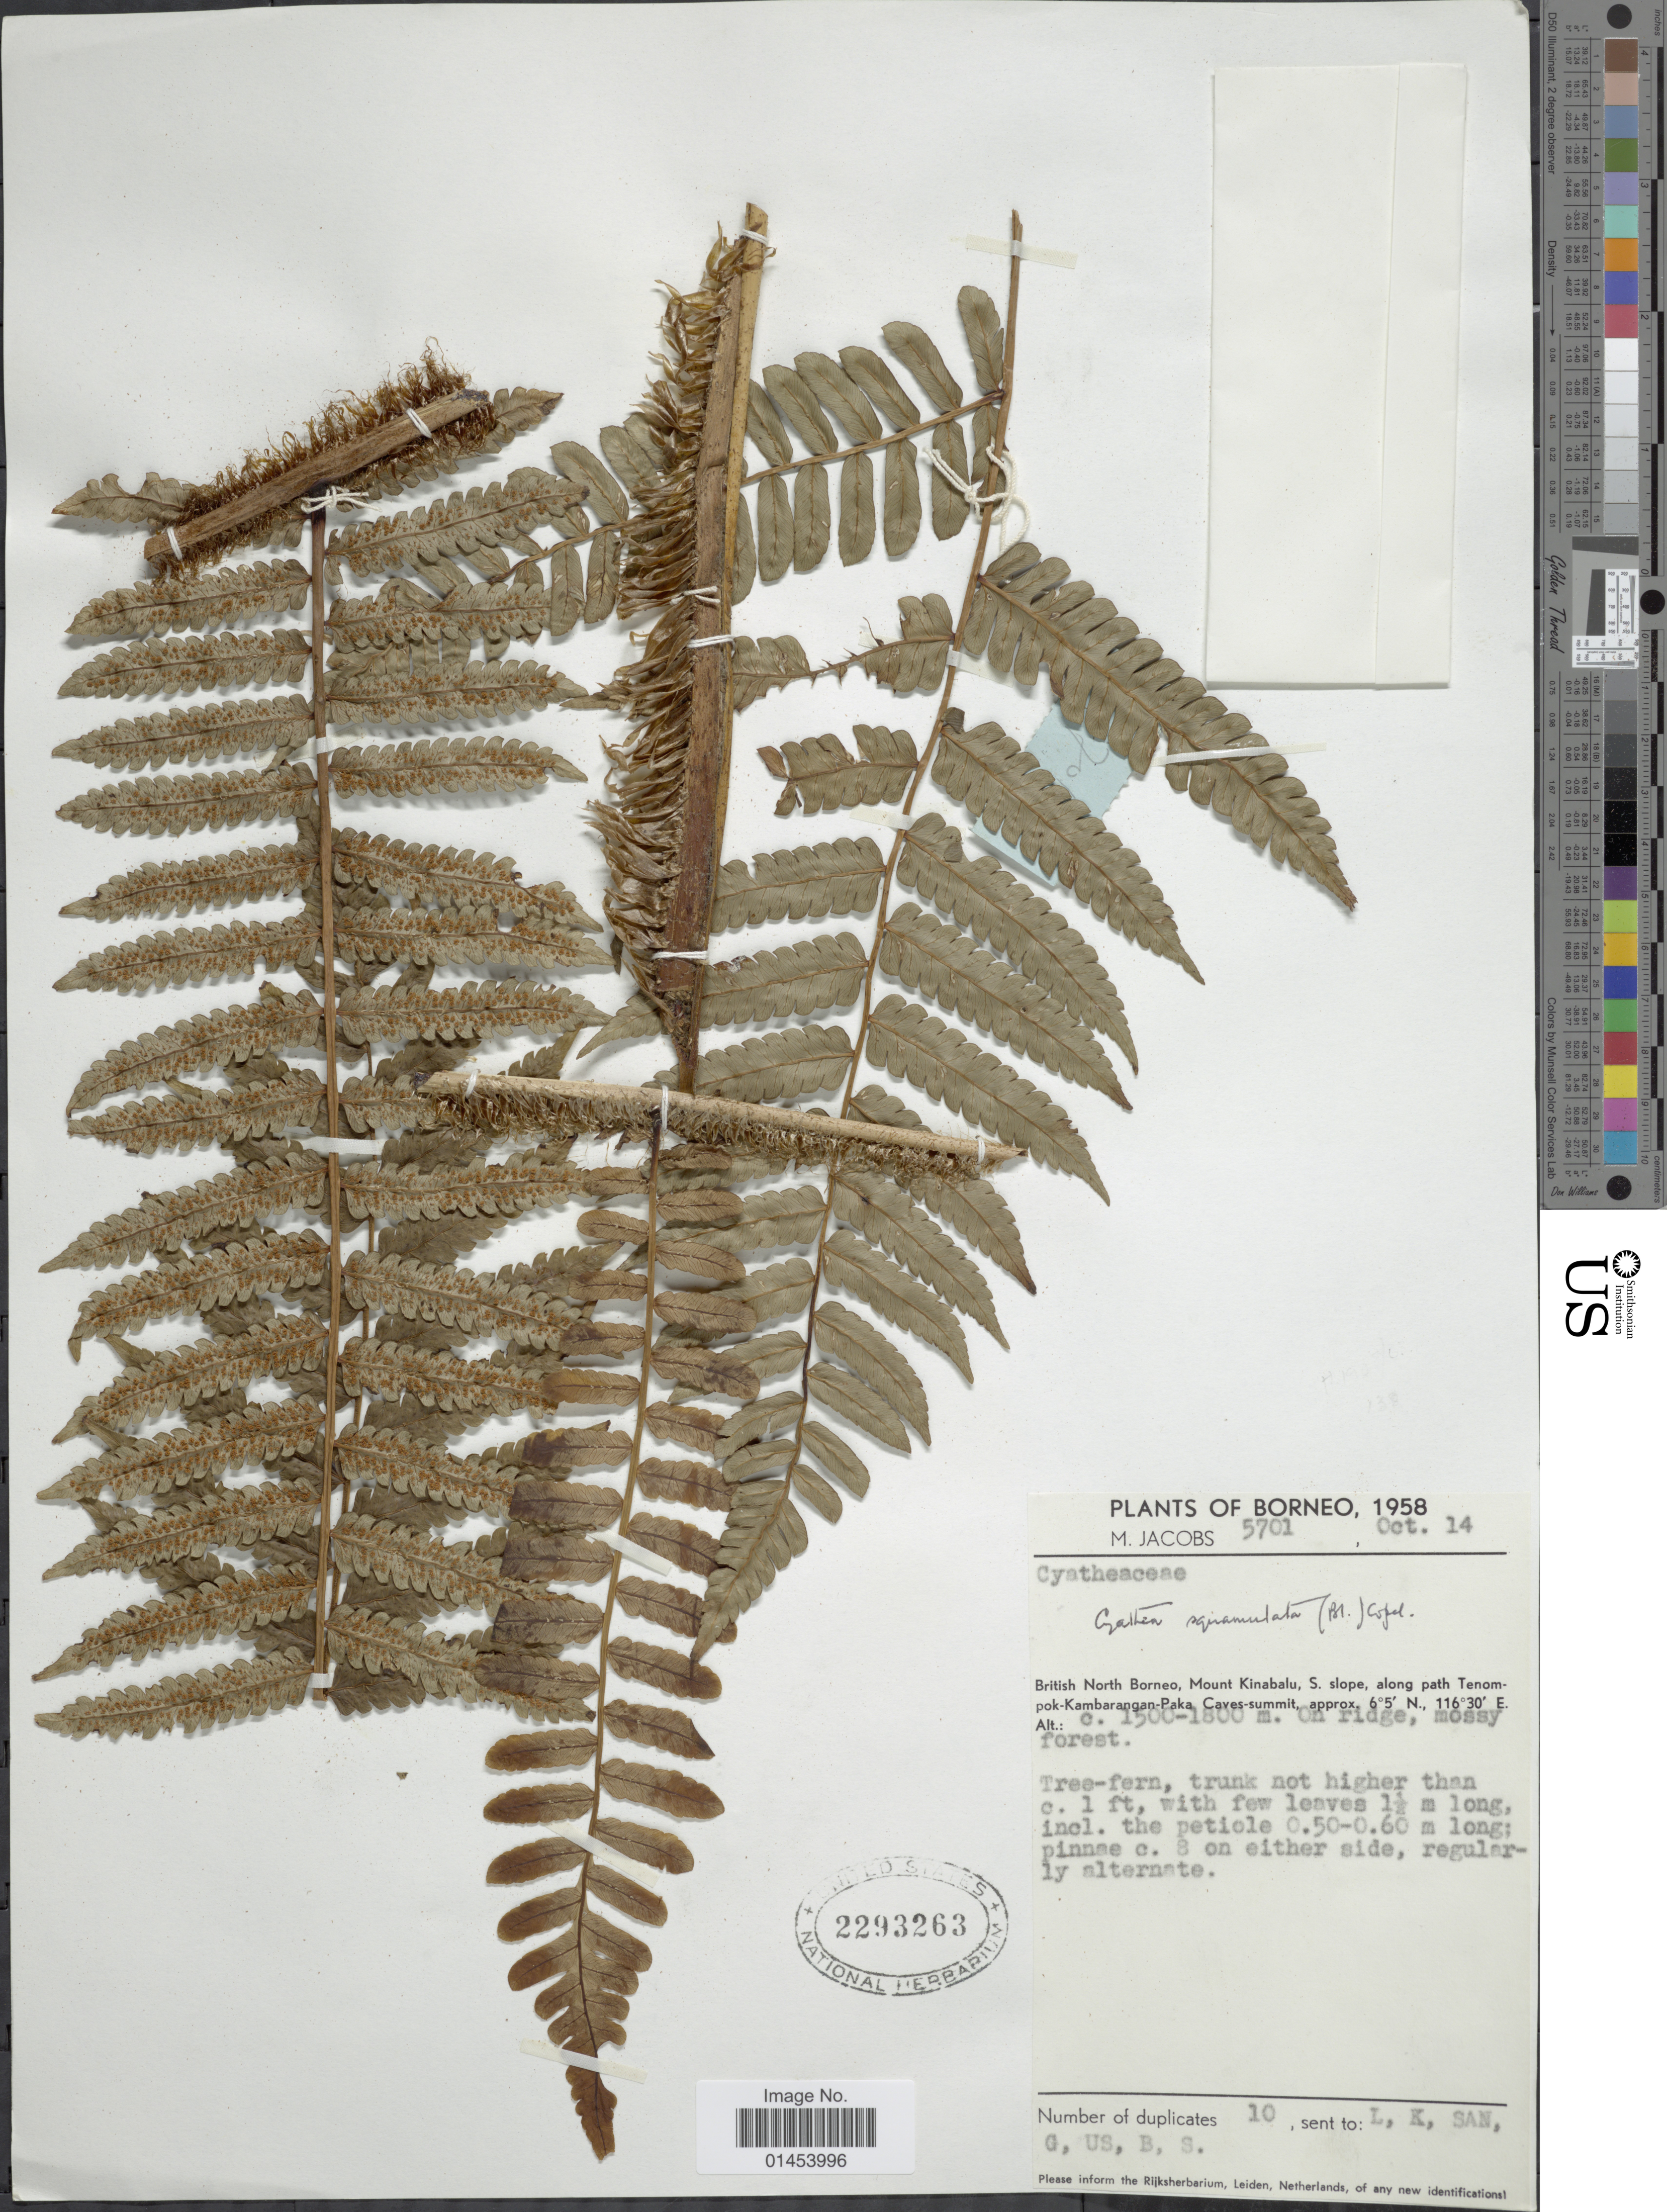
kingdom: Plantae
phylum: Tracheophyta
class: Polypodiopsida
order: Cyatheales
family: Cyatheaceae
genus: Cyathea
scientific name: Cyathea squamulata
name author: (Blume) Copel.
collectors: M. Jacobs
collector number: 5701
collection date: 1958-10-14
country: Malaysia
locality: Borneo, British North Borneo, Mount Kinabalu, S. slope, along path Tenompok-Kambarangan-Paka Caves-summit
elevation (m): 1500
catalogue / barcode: US 2293263